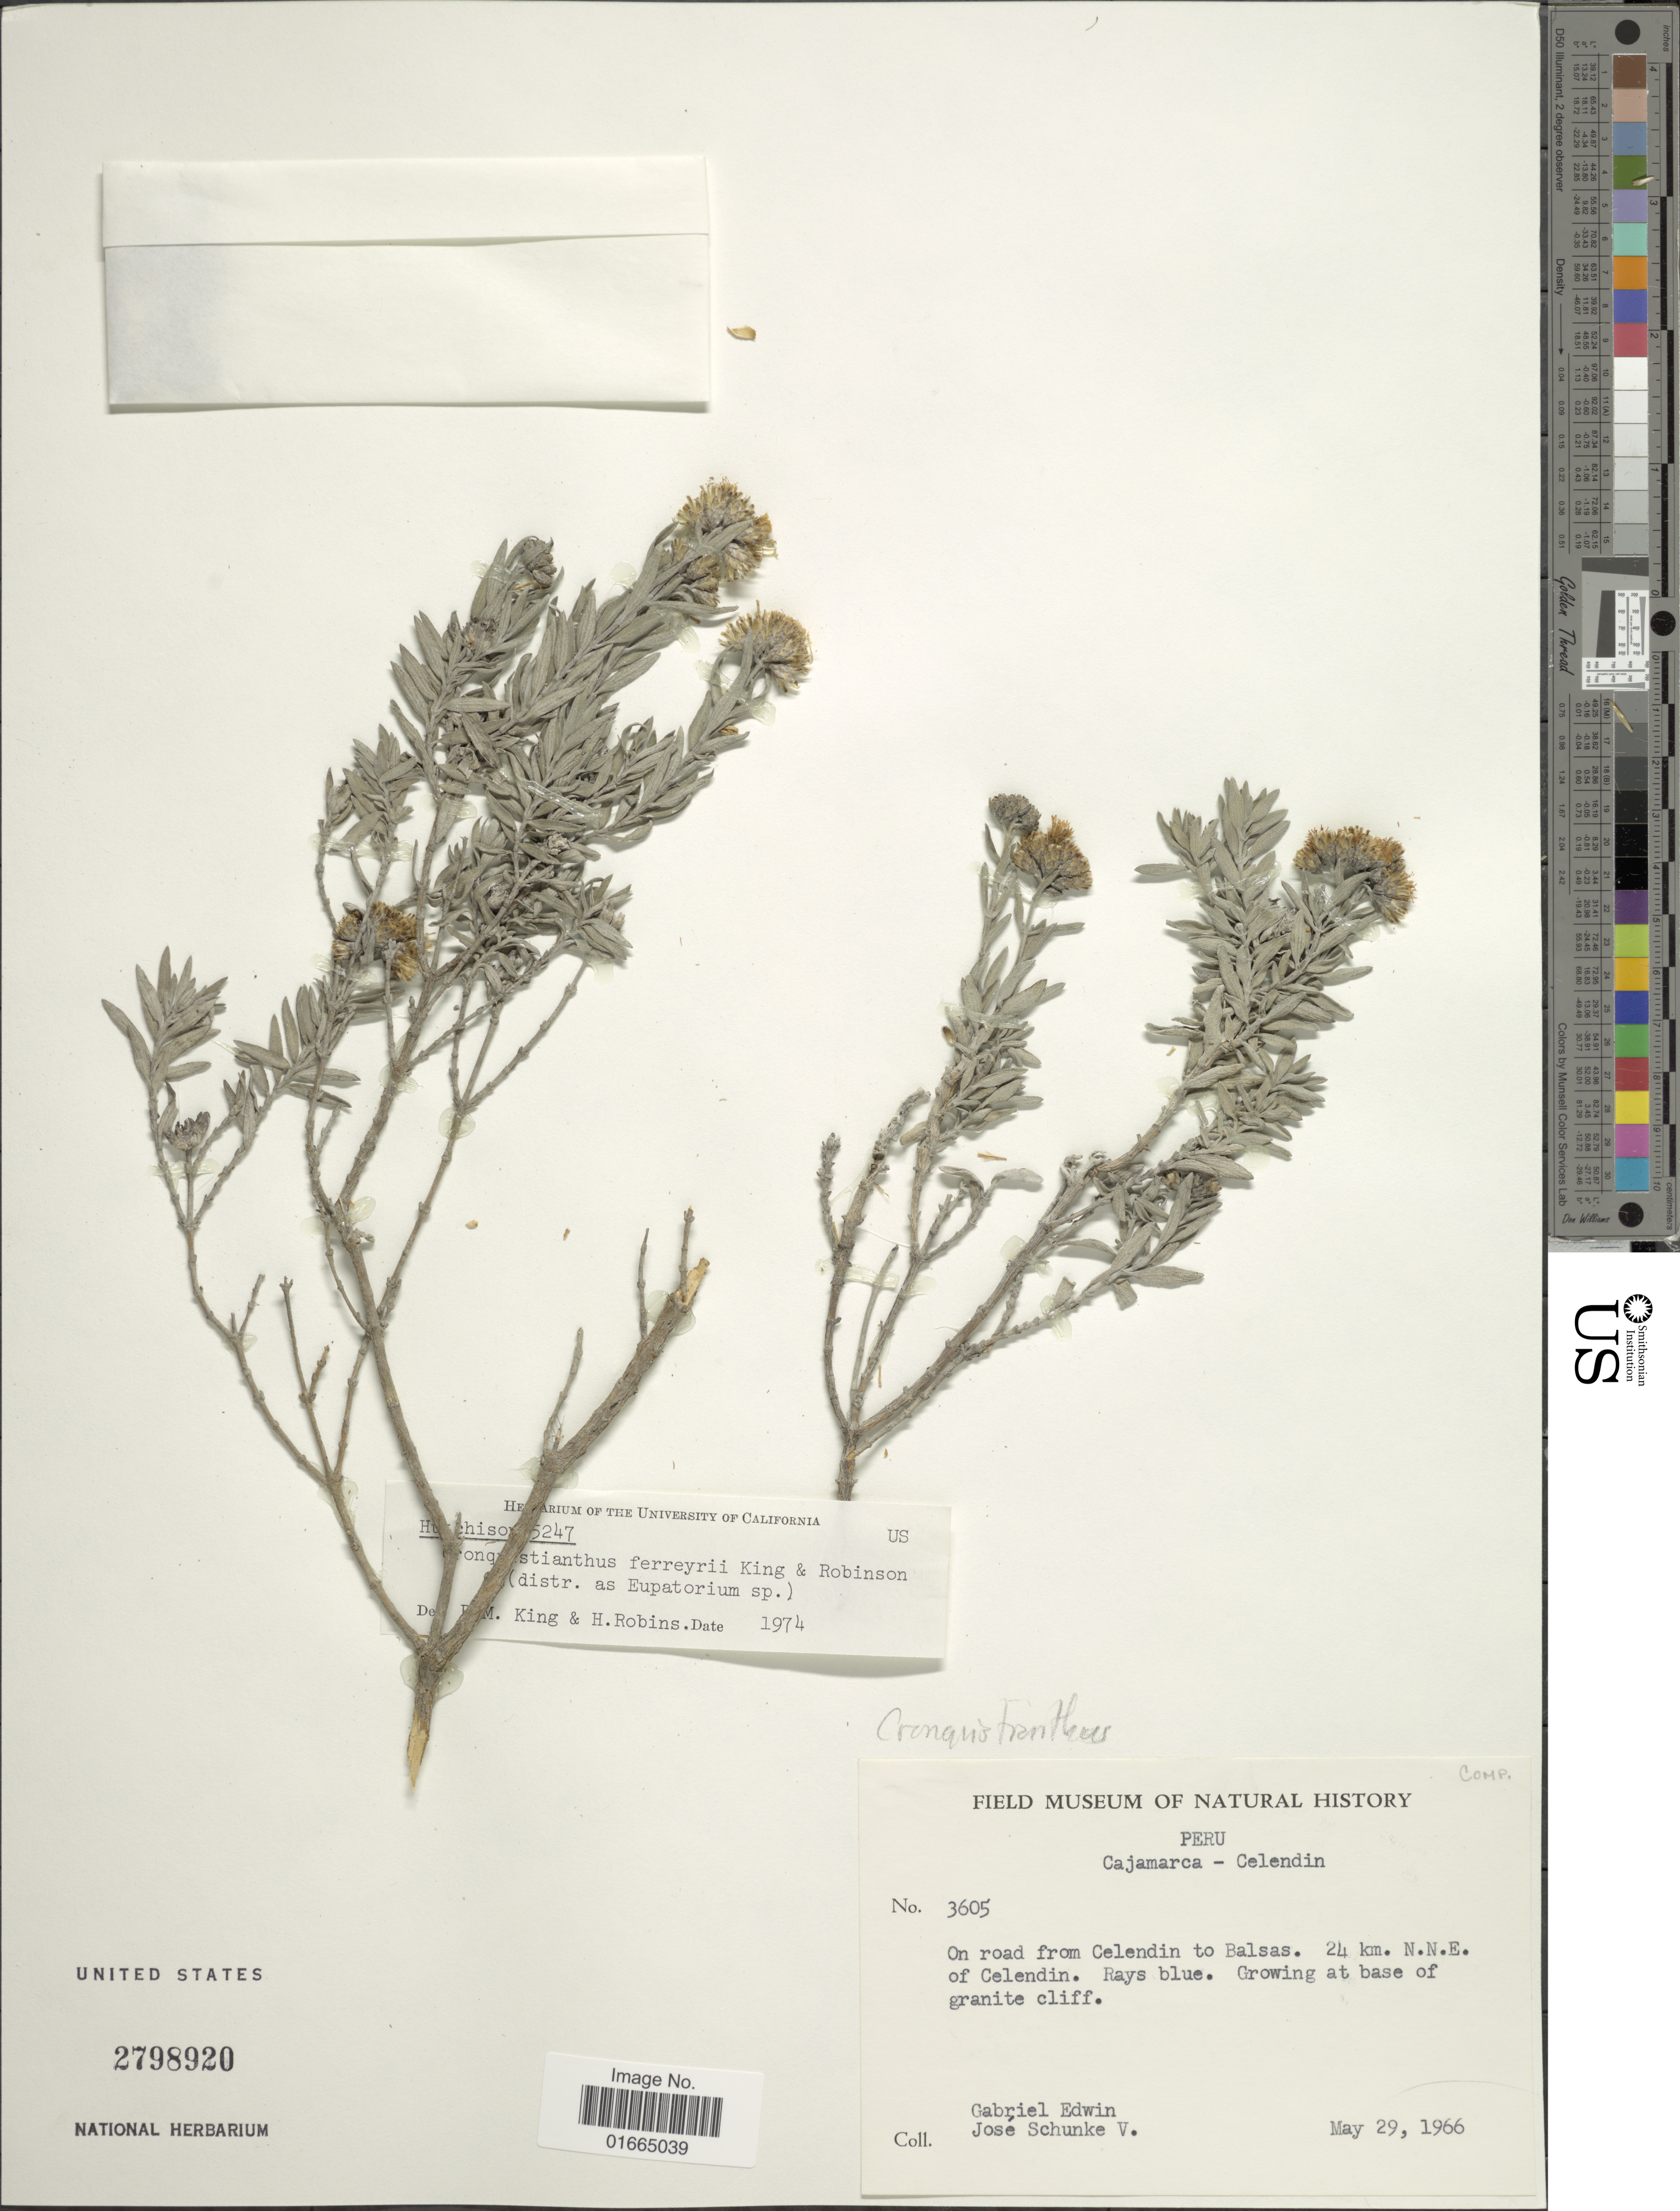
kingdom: Plantae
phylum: Tracheophyta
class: Magnoliopsida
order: Asterales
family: Asteraceae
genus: Cronquistianthus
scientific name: Cronquistianthus glomeratus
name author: (DC.) R.M. King & H. Rob.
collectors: G. Edwin & J. Schunke Vigo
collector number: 3605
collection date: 1966-05-29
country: Peru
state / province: Cajamarca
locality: Cajamarca - Celendin. On road from Celendin to Balsas. 24 km. N.N.E. of Celendin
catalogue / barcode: US 2798920